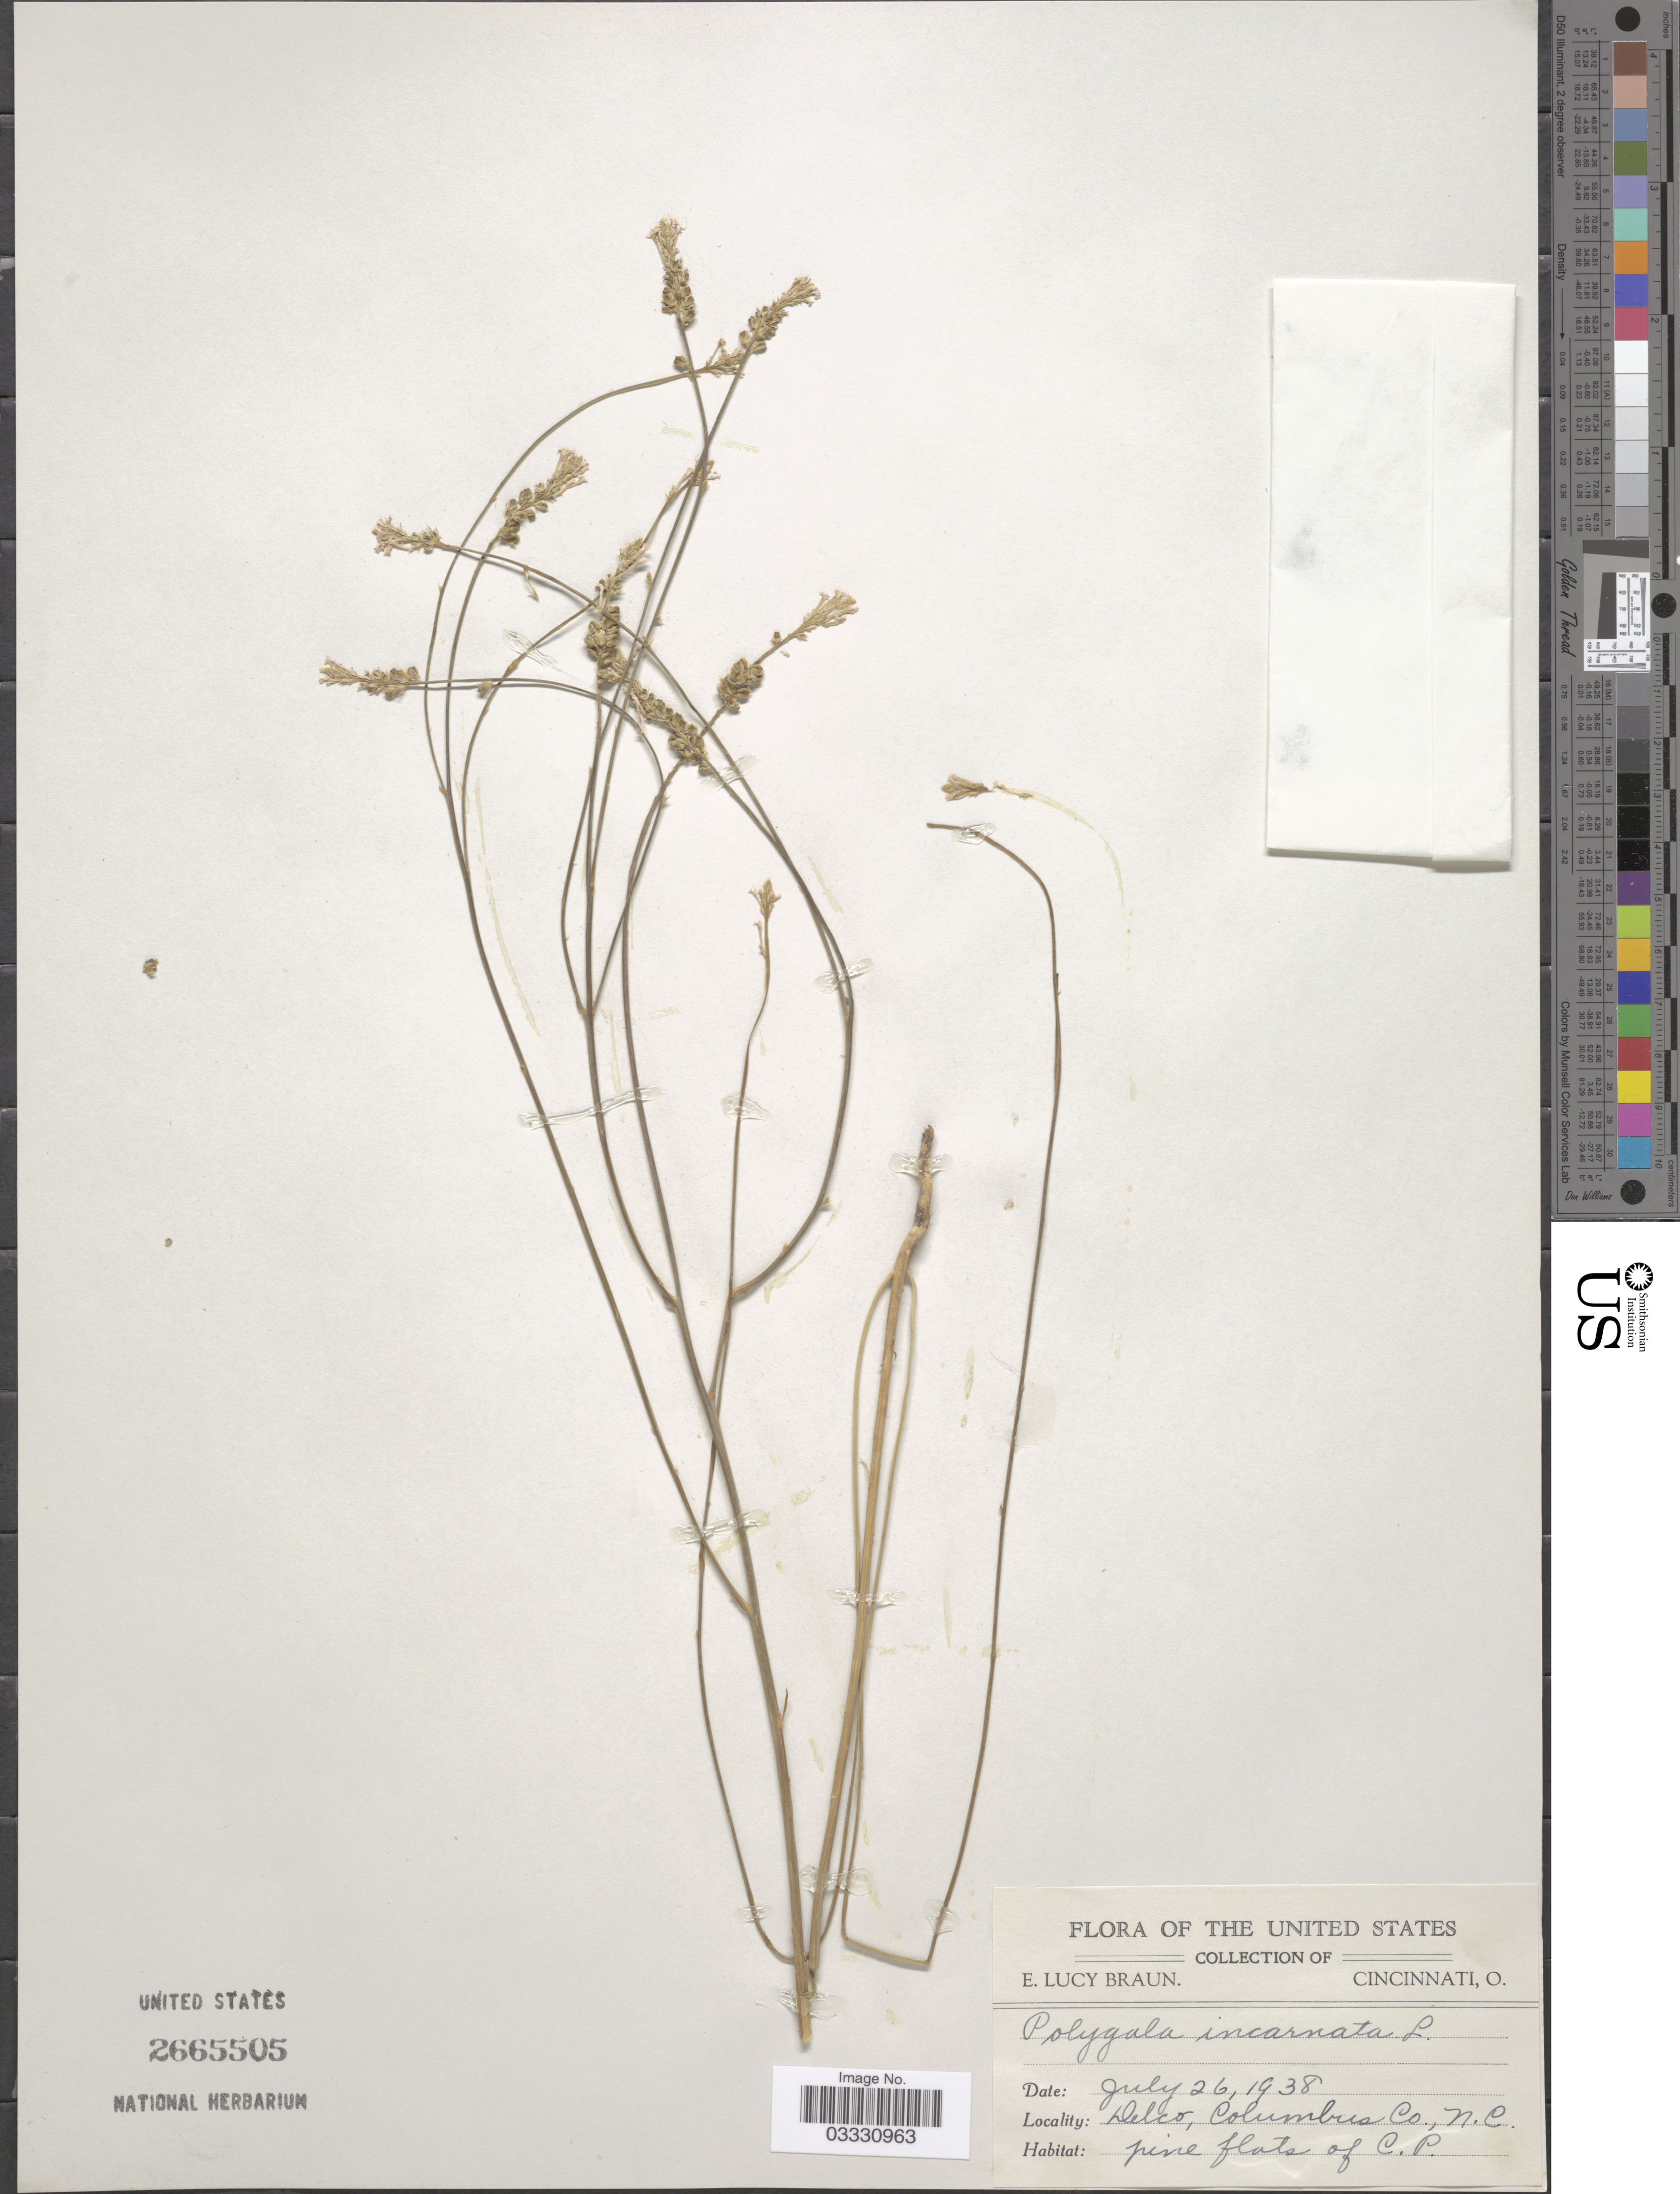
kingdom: Plantae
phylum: Tracheophyta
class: Magnoliopsida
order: Fabales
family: Polygalaceae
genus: Polygala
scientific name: Polygala incarnata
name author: L.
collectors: E. L. Braun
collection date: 1938-07-26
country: United States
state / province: North Carolina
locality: Delco, Columbus Co.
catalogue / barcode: US 2665505